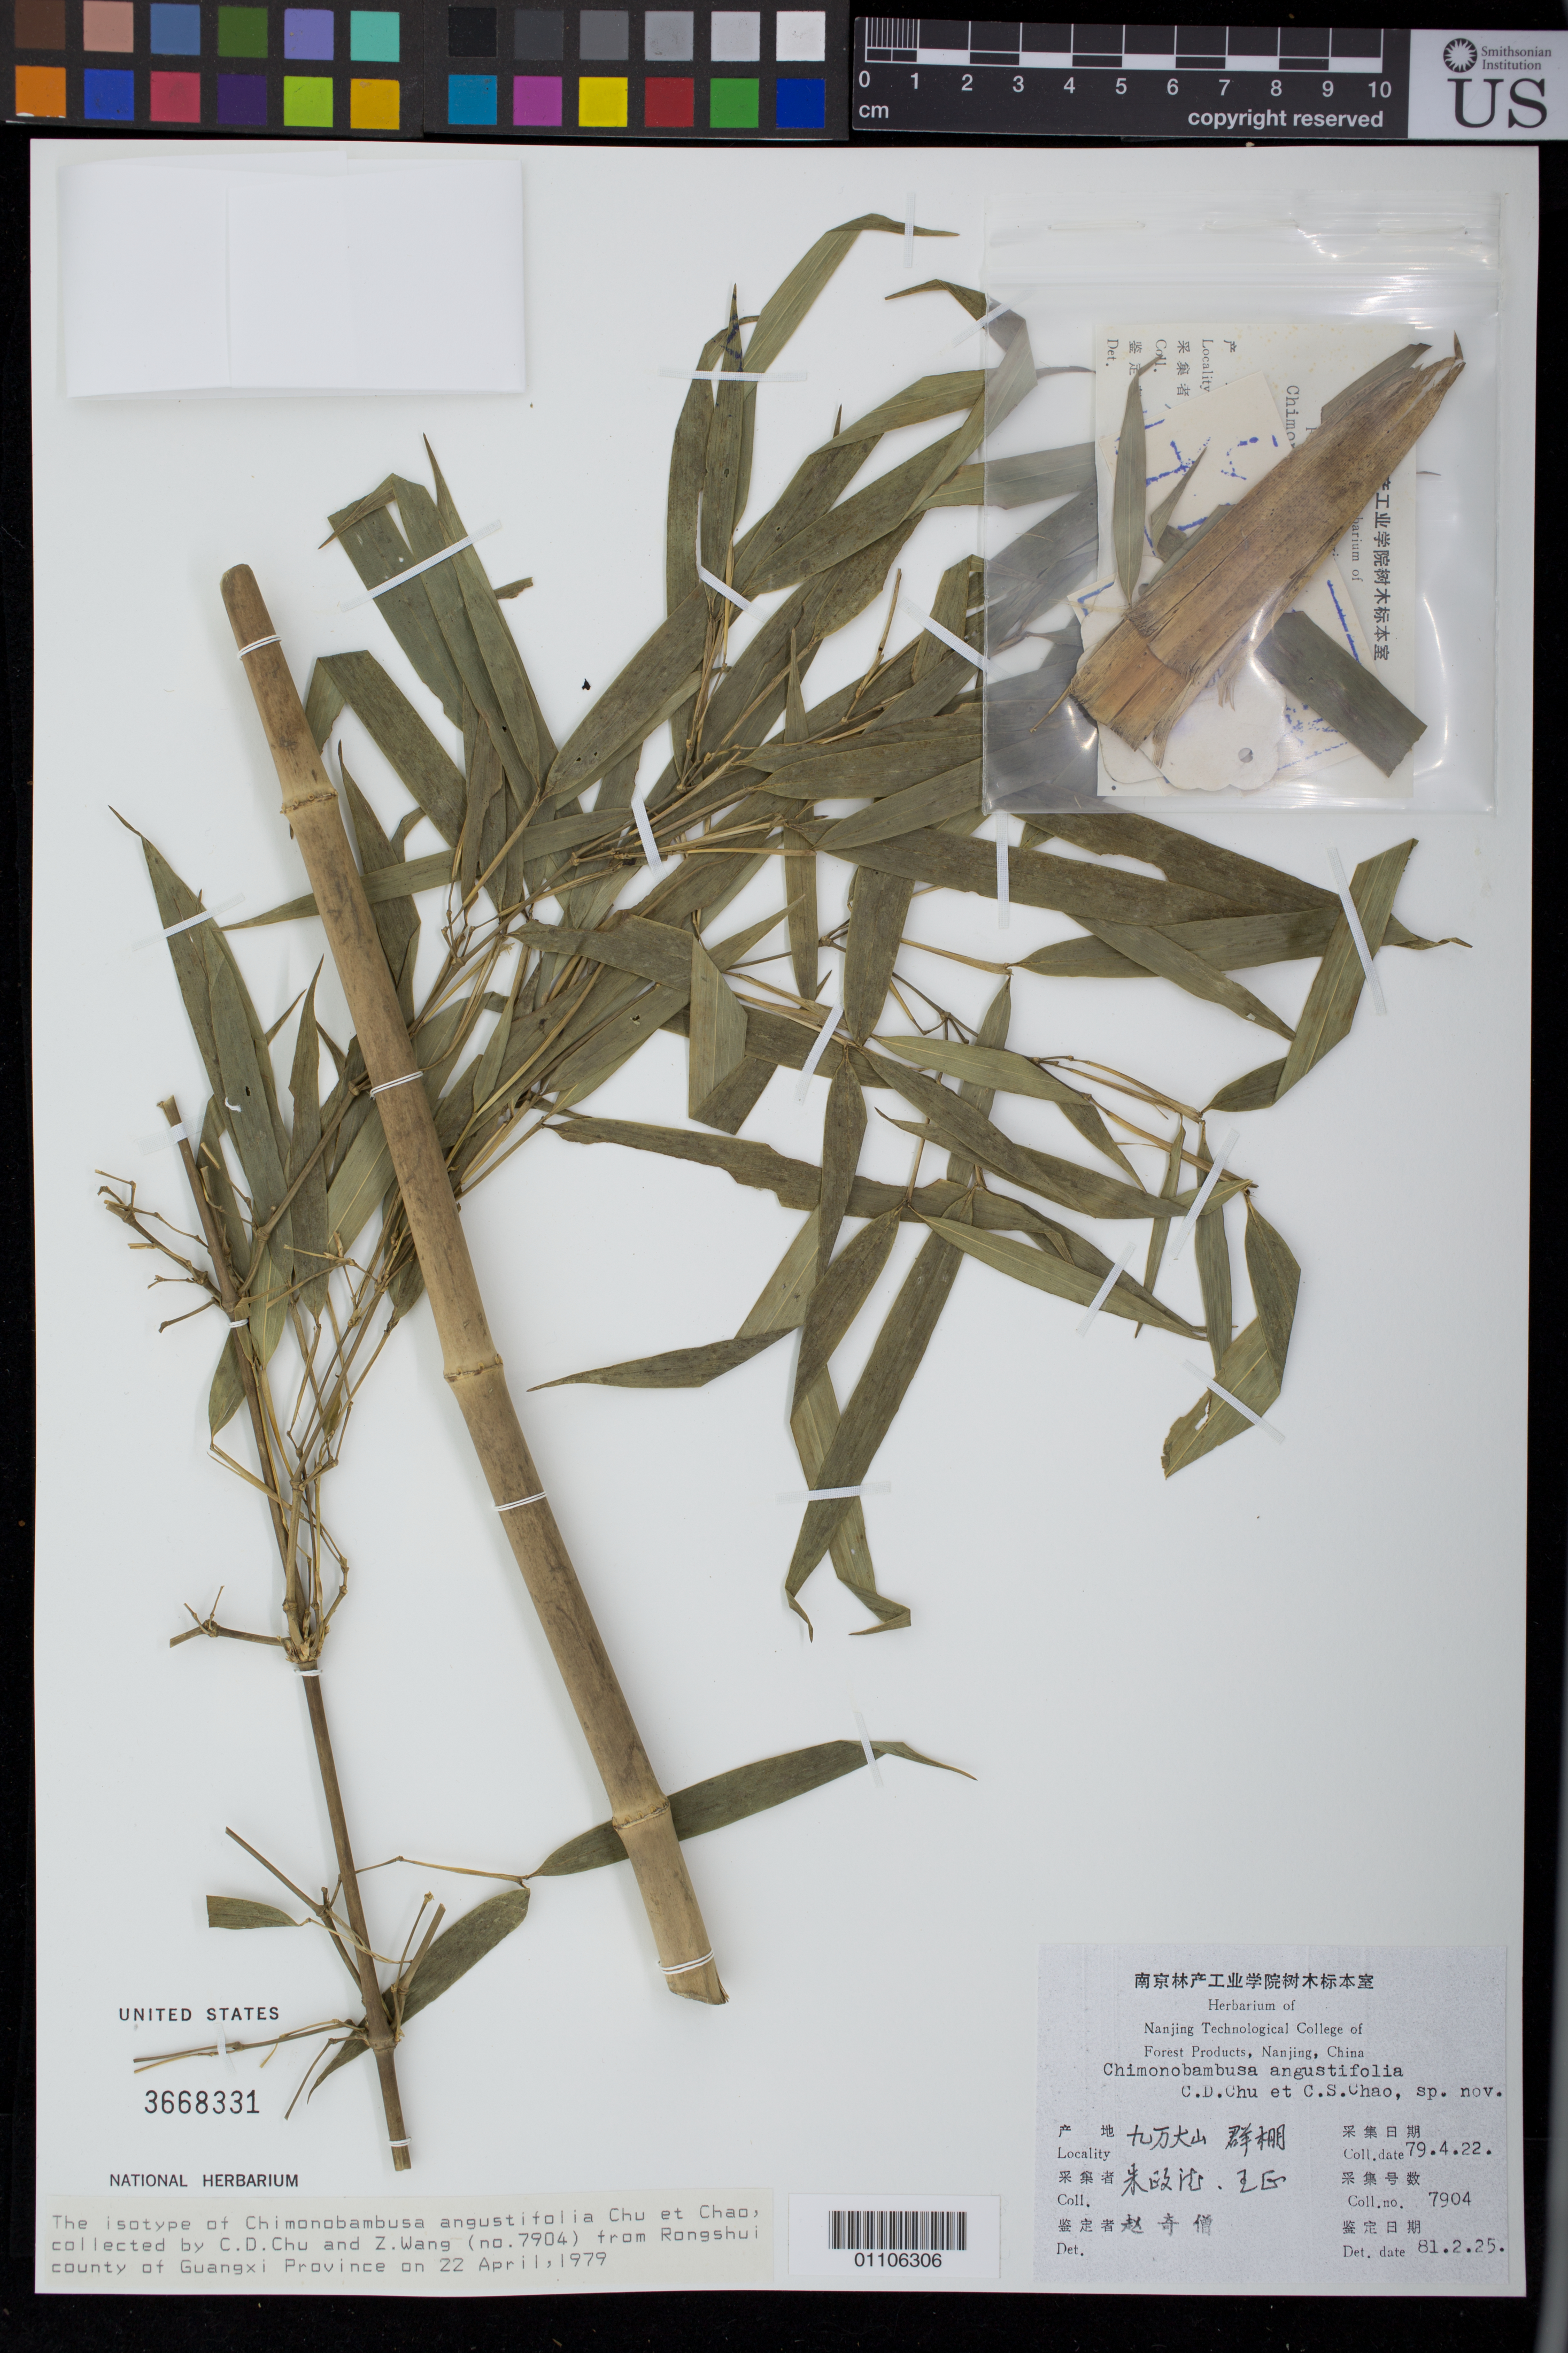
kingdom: Plantae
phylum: Tracheophyta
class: Liliopsida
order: Poales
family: Poaceae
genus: Chimonobambusa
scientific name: Chimonobambusa angustifolia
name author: C.D. Chu & C.S. Chao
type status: Isotype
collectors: C. D. Chu & Z. Wang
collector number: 7904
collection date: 1979-04-22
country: China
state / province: Guangxi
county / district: Rongshui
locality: Rongshui county of Guangxi Province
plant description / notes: Date on specimen 22 Apr. 1979; Tropicos cites collection date of type collection as 13 Sept. 1980.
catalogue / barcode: US 3668331